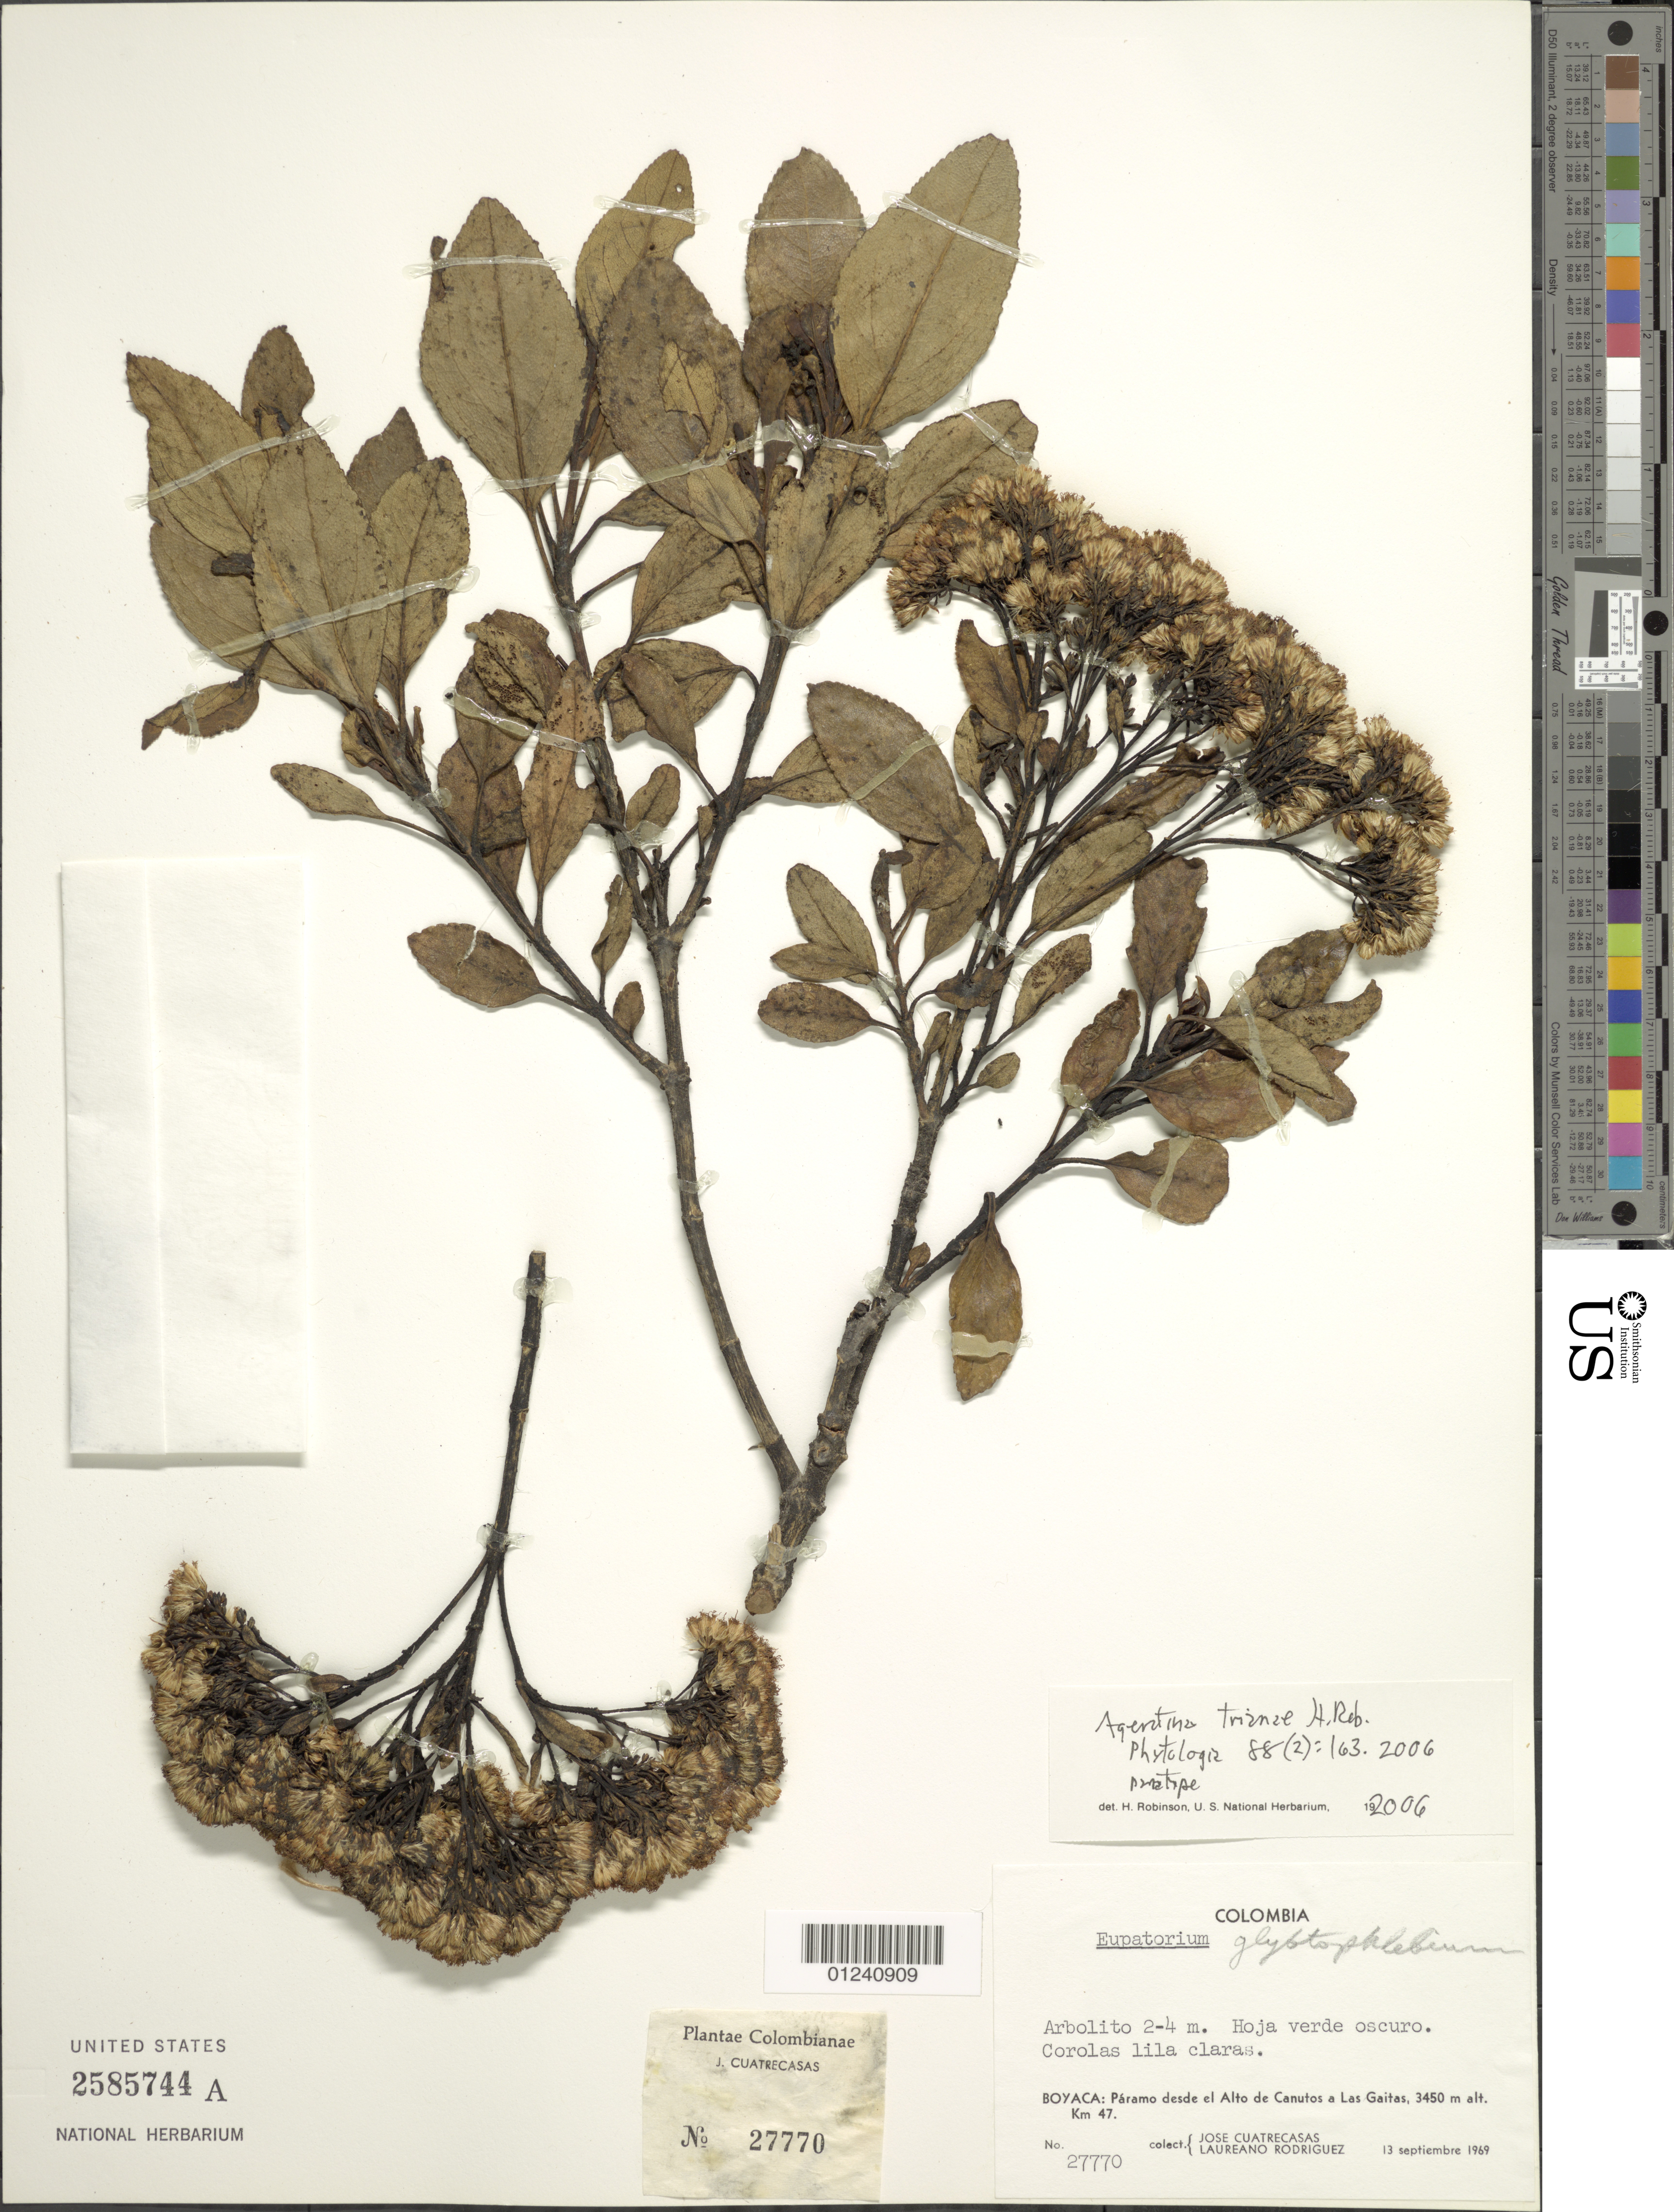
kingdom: Plantae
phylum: Tracheophyta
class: Magnoliopsida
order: Asterales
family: Asteraceae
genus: Ageratina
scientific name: Ageratina trianae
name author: H. Rob.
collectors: J. Cuatrecasas & L. Rodriguez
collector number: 27770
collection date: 1969-09-13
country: Colombia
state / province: Boyacá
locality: Paramo desde el Alto de Canutos a Las Gaitas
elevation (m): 3450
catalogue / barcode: US 2585744A